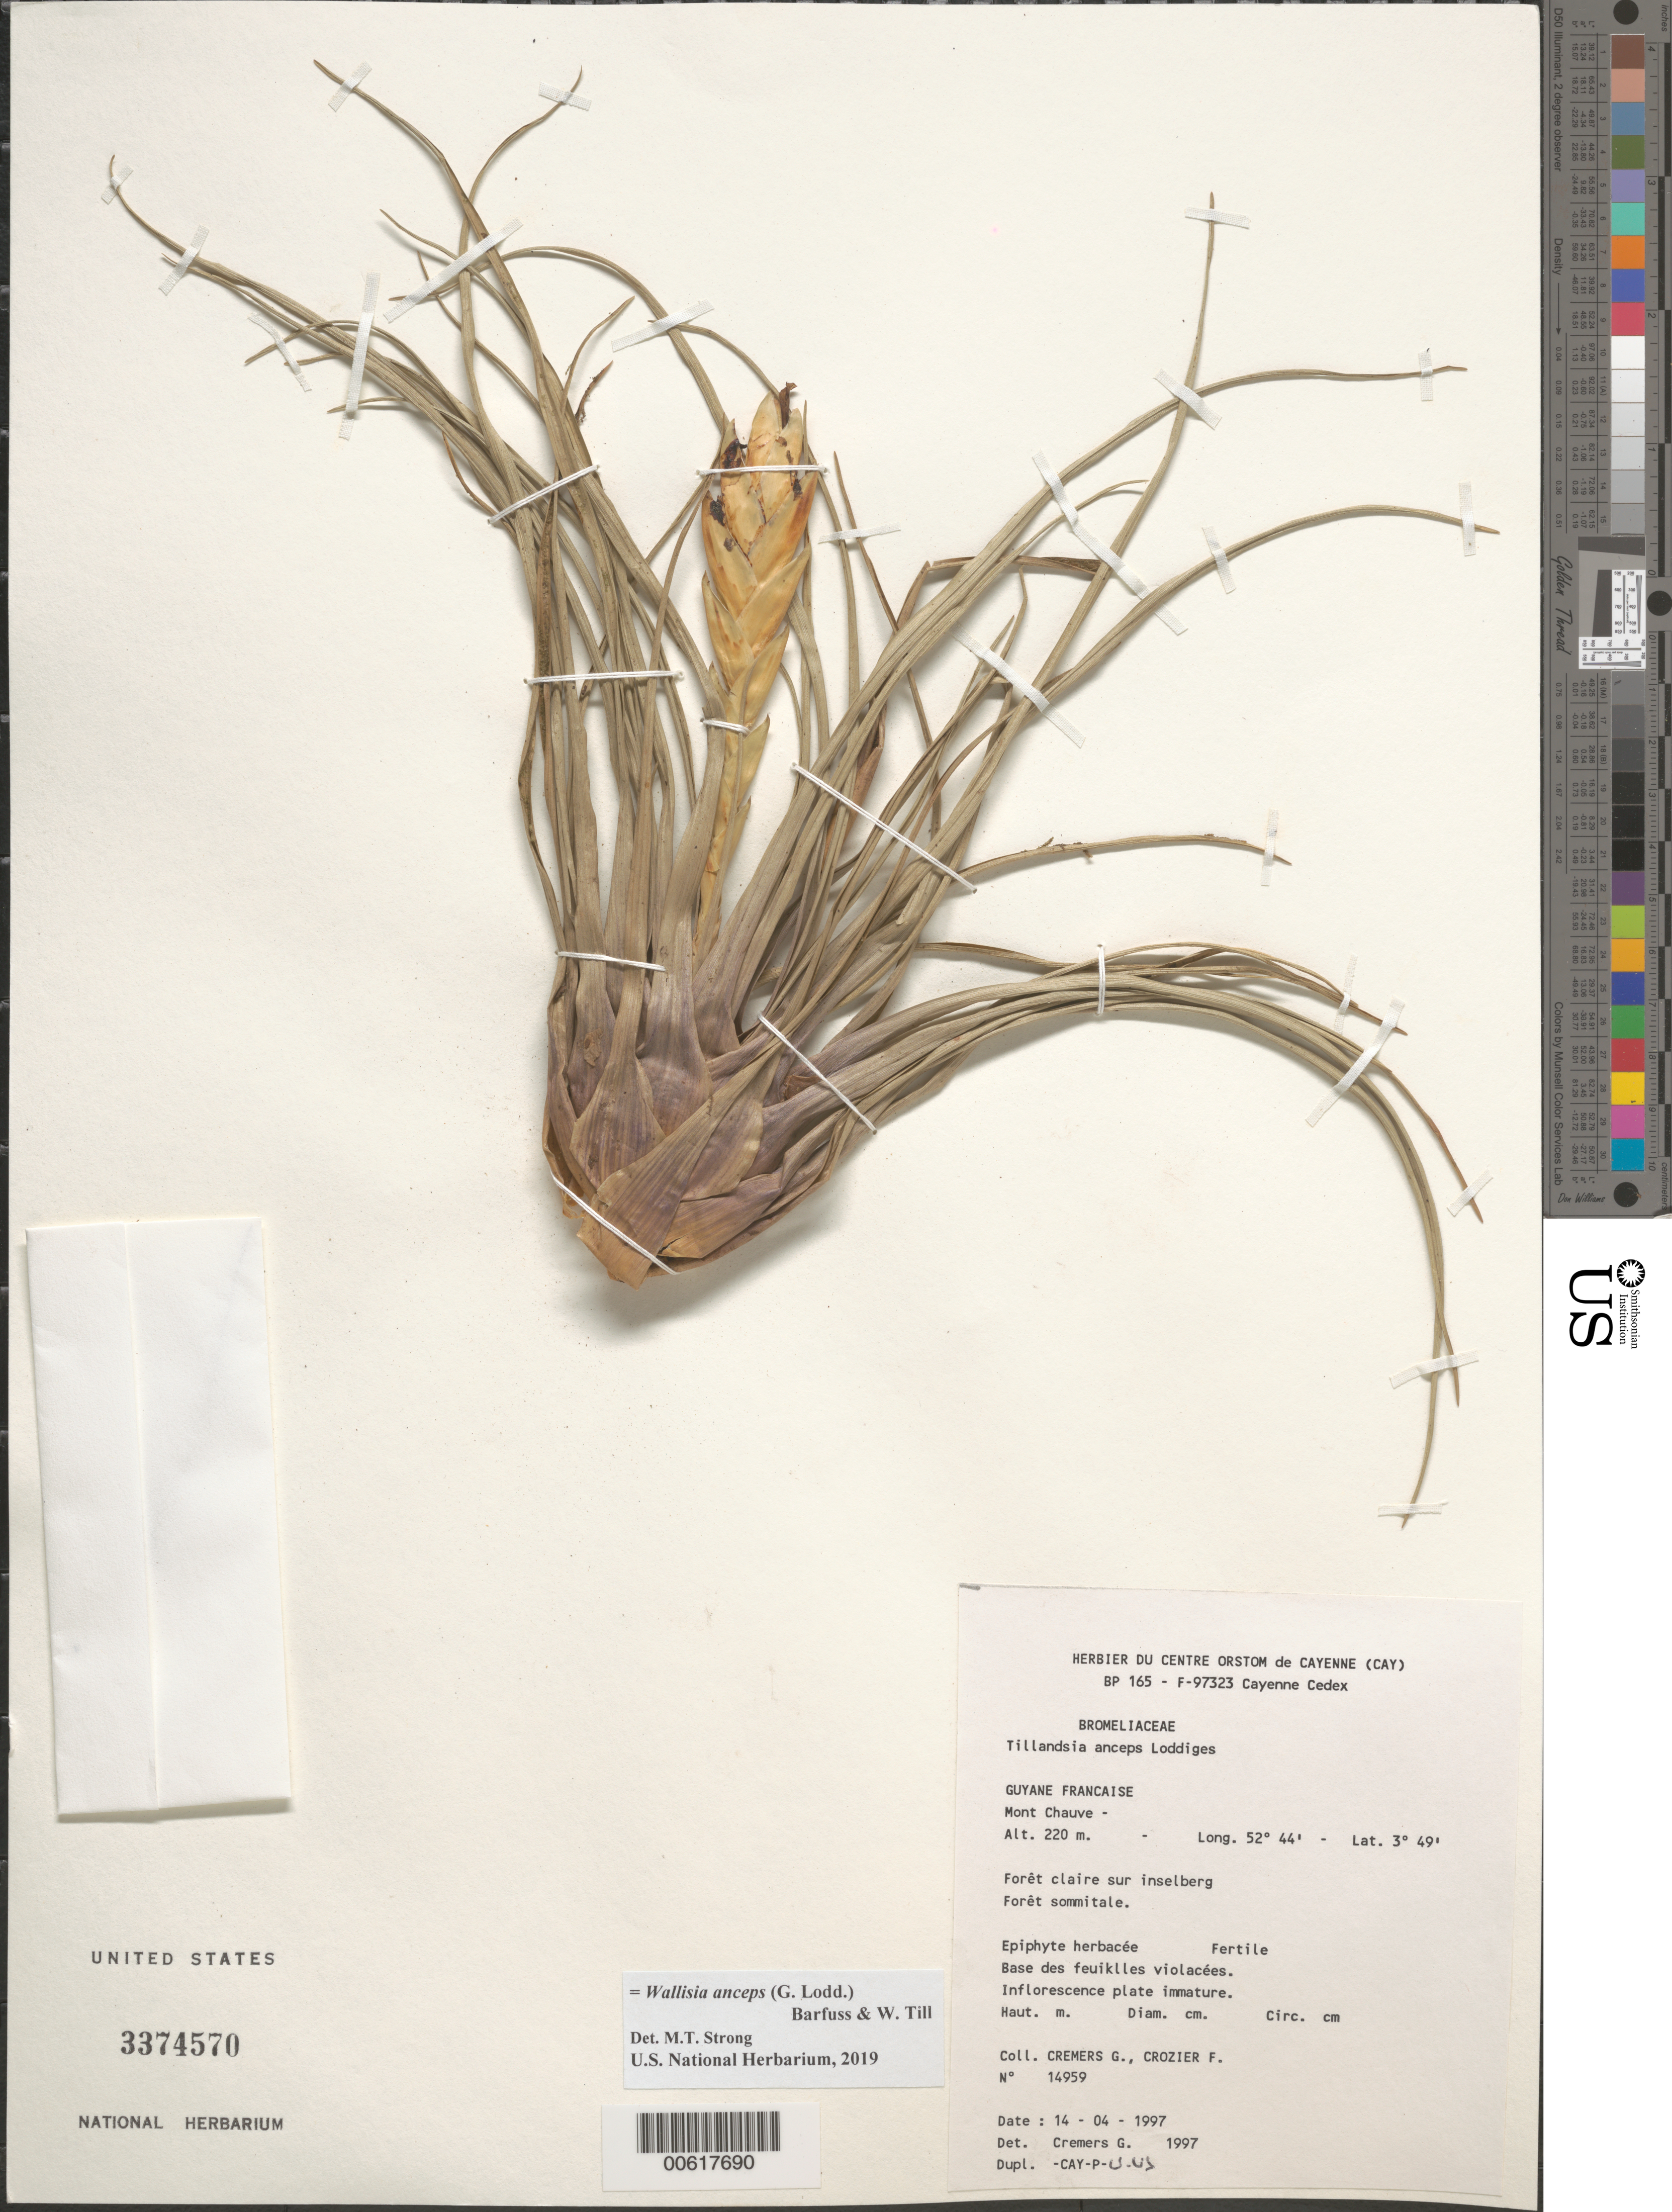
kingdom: Plantae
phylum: Tracheophyta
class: Liliopsida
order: Poales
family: Bromeliaceae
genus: Wallisia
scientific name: Wallisia anceps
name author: (G. Lodd.) Barfuss & W. Till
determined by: Strong, Mark T., (BOT), Smithsonian Institution - National Museum of Natural History (UNITED STATES)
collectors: G. Cremers & F. Crozier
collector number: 14959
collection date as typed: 14-Apr-97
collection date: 1997-04-14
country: French Guiana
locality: Mont Chauve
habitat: Forêt claire sur inselberg; forêt sommitale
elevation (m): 220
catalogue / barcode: US 3374570